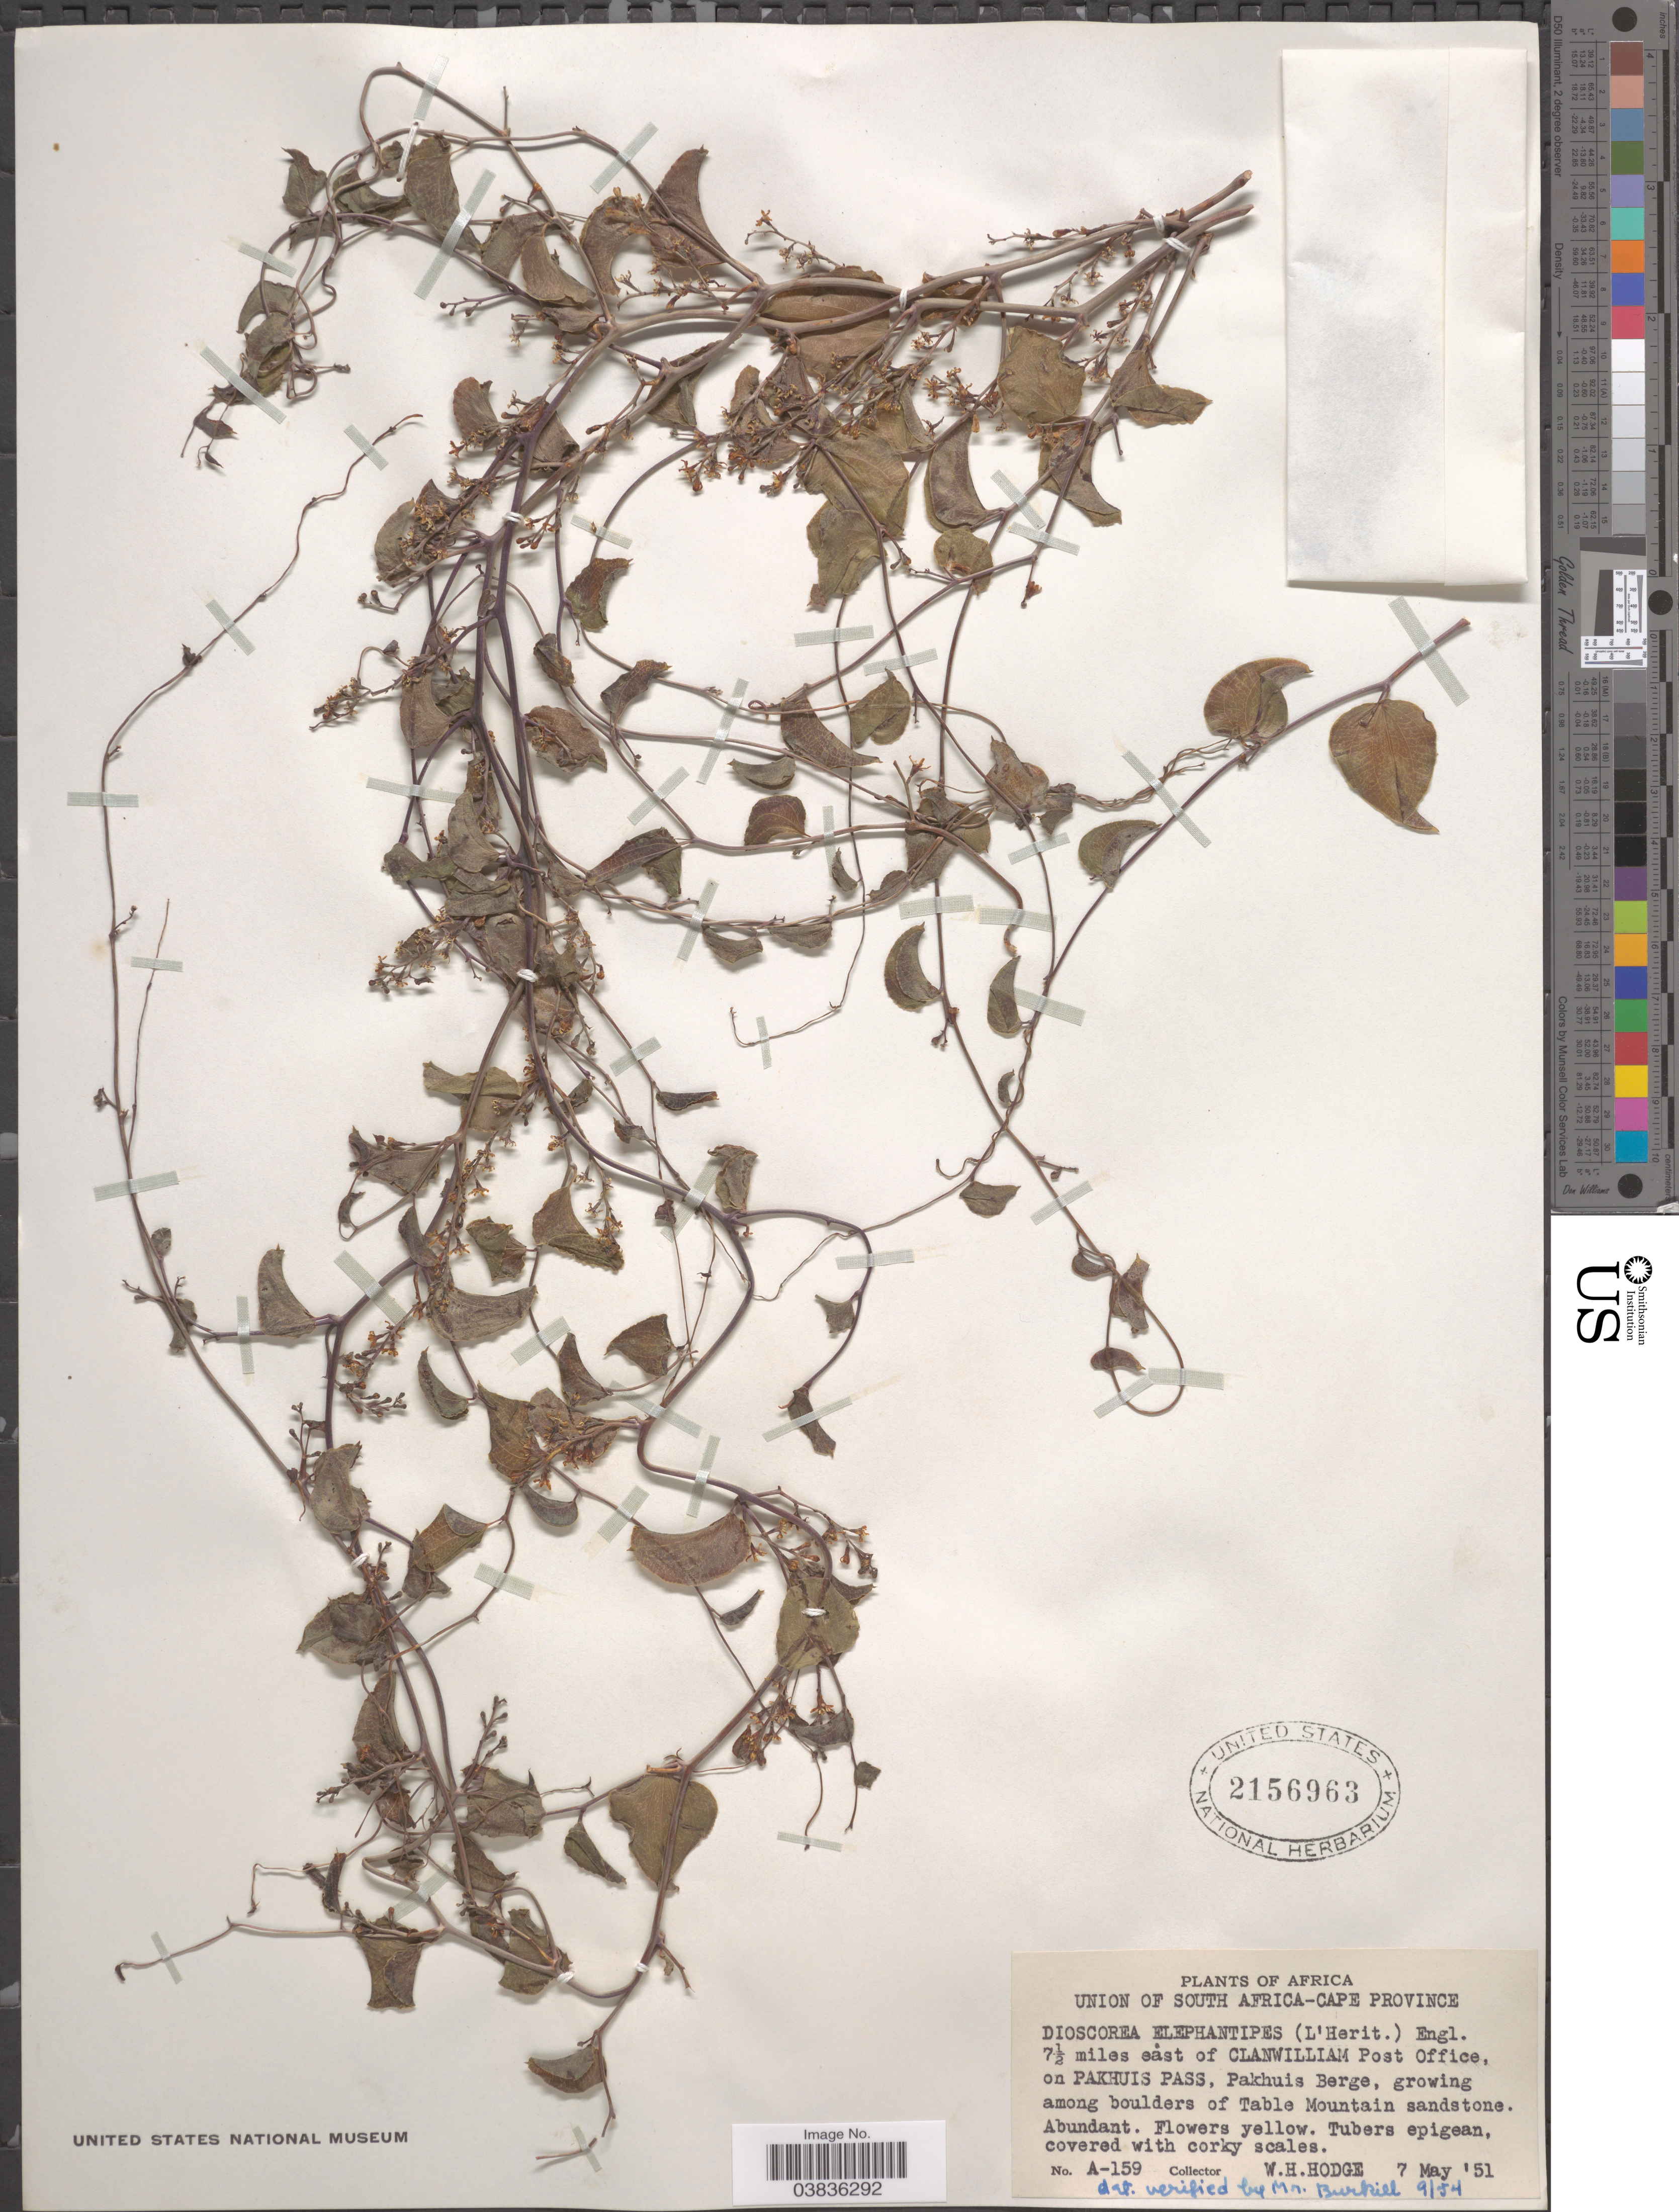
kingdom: Plantae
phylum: Tracheophyta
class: Liliopsida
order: Dioscoreales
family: Dioscoreaceae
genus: Dioscorea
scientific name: Dioscorea elephantipes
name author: Engl.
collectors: W. Hodge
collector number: A-159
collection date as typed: Transcribed d/m/y: 7/5/51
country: South Africa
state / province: Western Cape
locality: Union of South Africa. 7½ miles east of Clanwilliam Post Office, on Pakhuis Pass, Pakhuis Berge, growing among boulders of Table Mountain sandstone.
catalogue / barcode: US 2156963